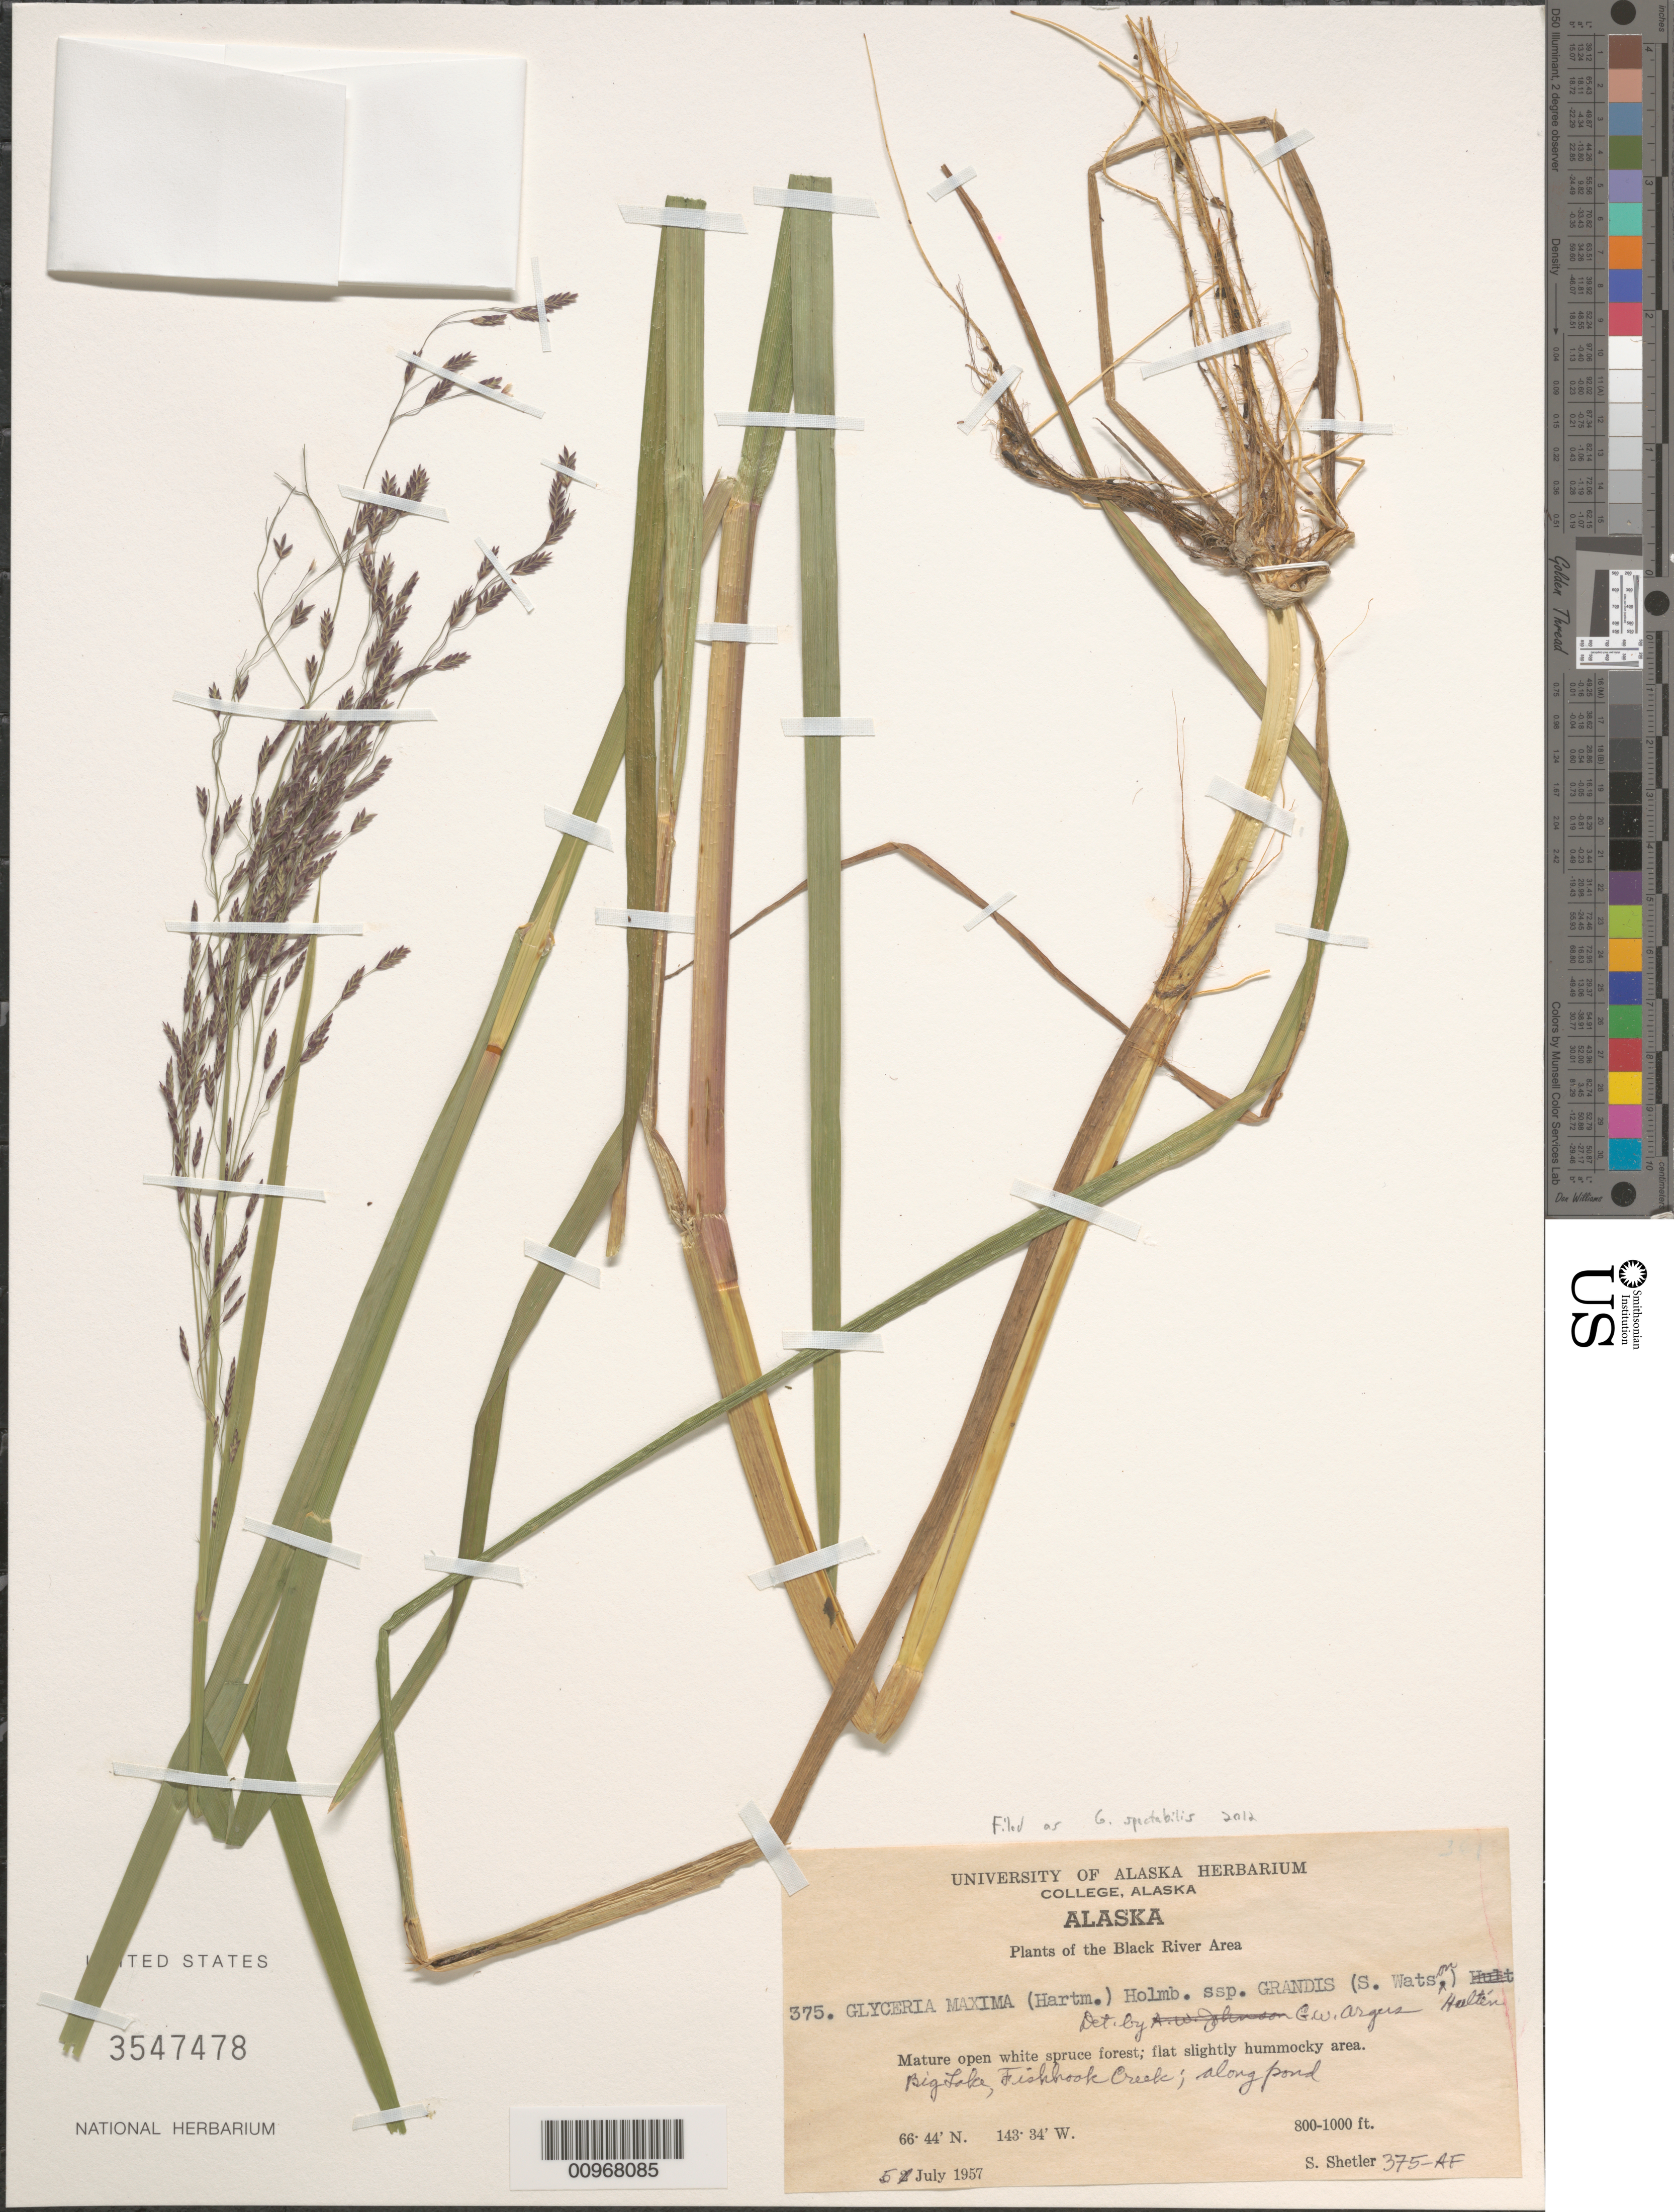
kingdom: Plantae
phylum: Tracheophyta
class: Liliopsida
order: Poales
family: Poaceae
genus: Glyceria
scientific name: Glyceria maxima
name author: (Hartm.) Holmb.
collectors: S. Shetler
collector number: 375-AF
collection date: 1957-07-05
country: United States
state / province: Alaska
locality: The Black River Area. Big Lake, Fishhook Creek.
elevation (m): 244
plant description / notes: Mullinger, M.D. - University of Vermont - leaf tissue:DNA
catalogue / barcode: US 3547478